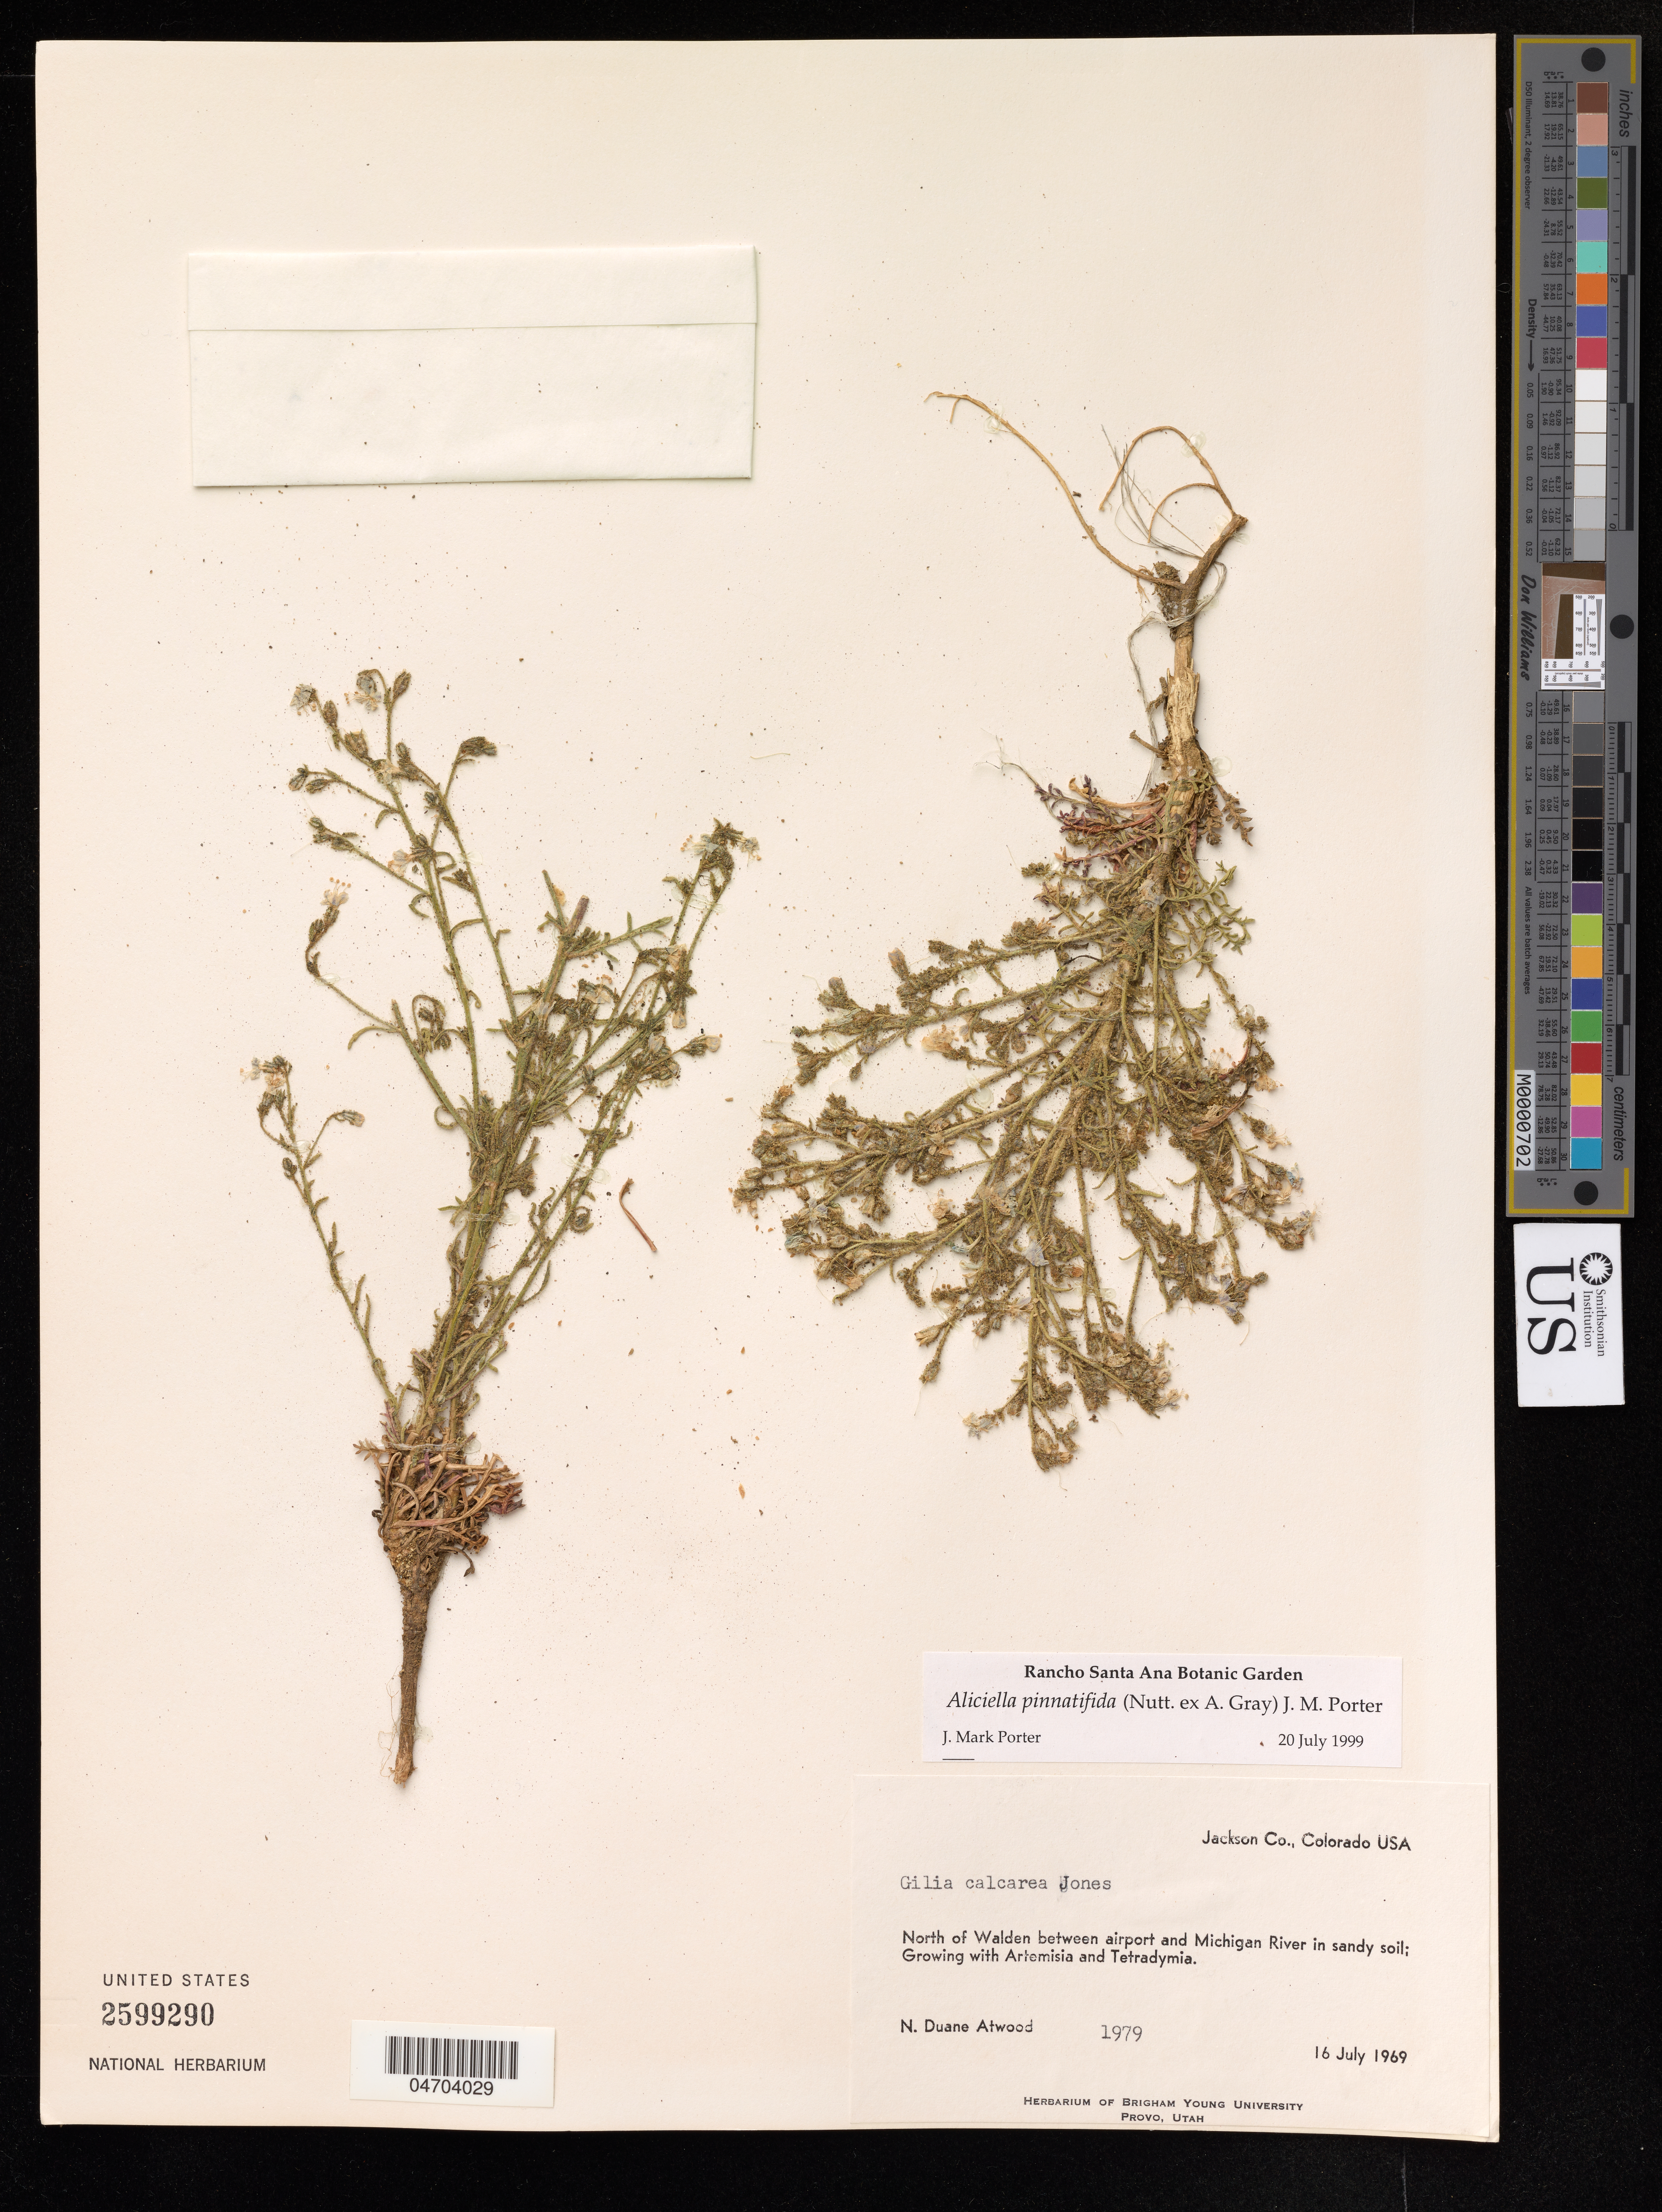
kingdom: Plantae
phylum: Tracheophyta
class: Magnoliopsida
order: Ericales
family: Polemoniaceae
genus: Aliciella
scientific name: Aliciella pinnatifida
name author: (Nutt. ex A. Gray) J.M. Porter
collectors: N. Atwood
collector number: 1979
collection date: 1969-07-16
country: United States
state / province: Michigan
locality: North of Walden between airport and Michigan River in sandy soil; Growing with Artemisia and Tetradymia.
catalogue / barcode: US 2599290